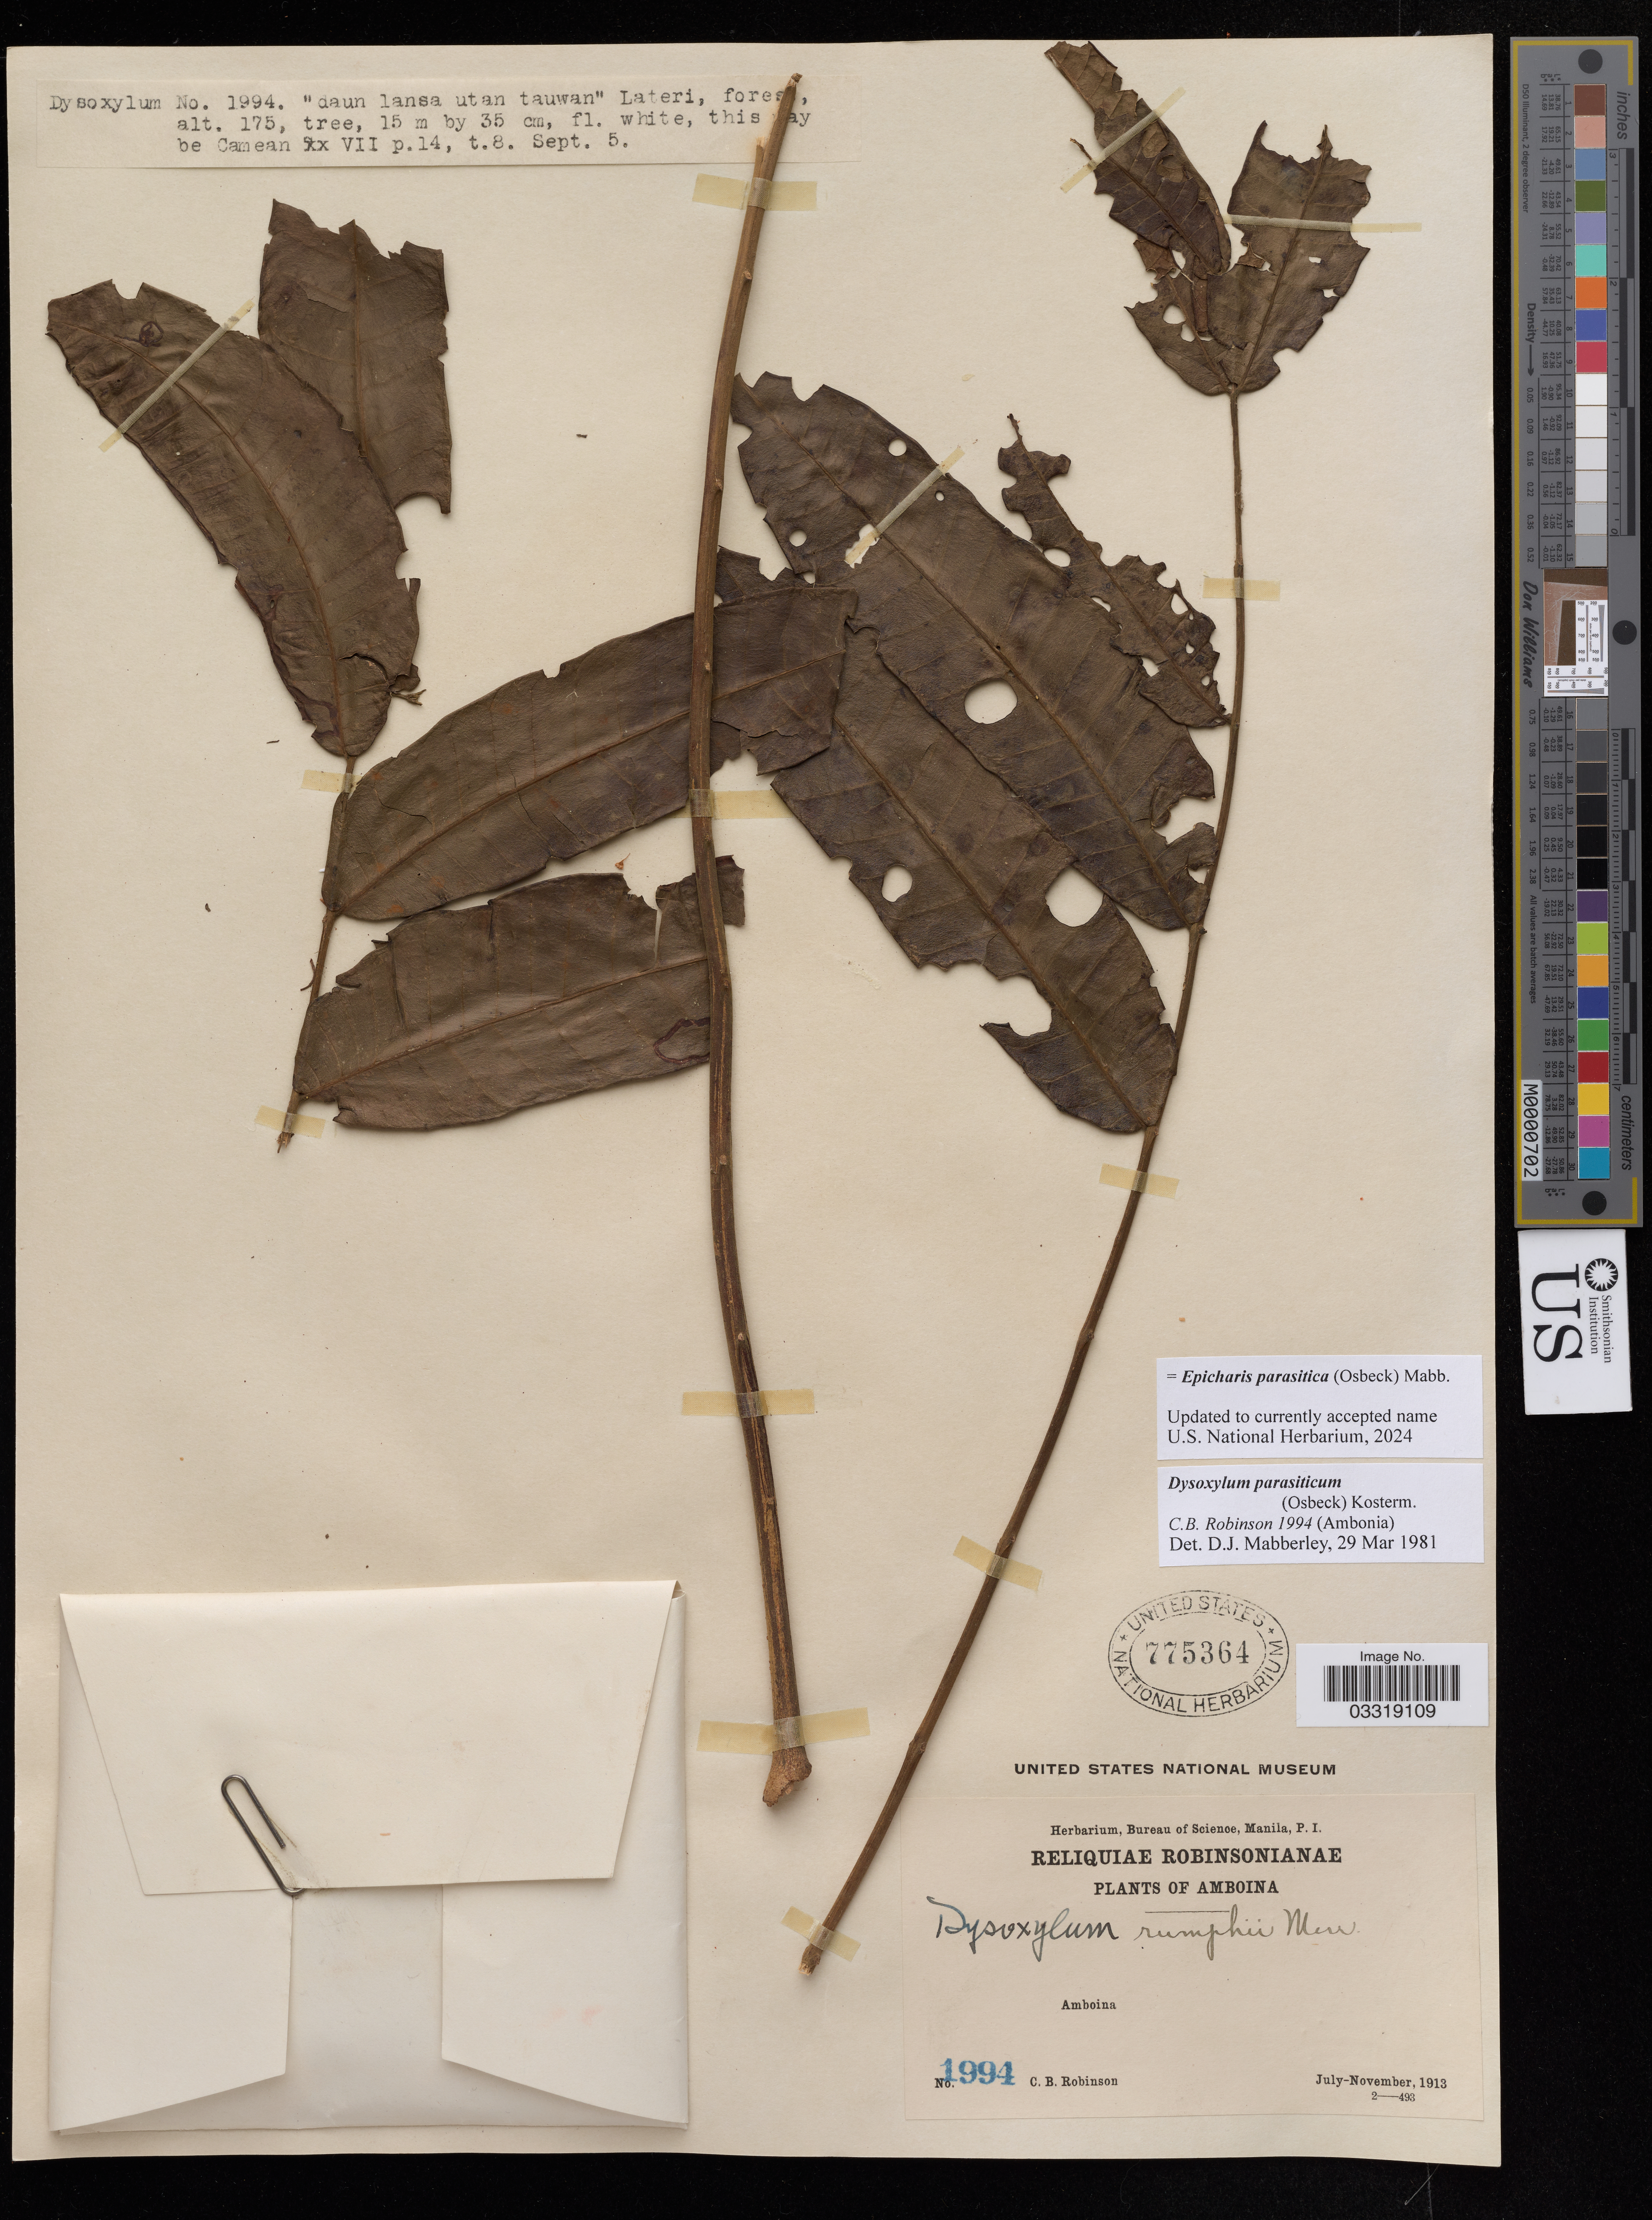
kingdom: Plantae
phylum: Tracheophyta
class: Magnoliopsida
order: Sapindales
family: Meliaceae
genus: Epicharis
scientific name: Epicharis parasitica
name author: (Osbeck) Mabb.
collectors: B. L. Robinson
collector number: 1994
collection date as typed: Jul 1913 to -- Nov 1913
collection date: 1913-07/1913-11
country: Indonesia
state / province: Maluku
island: Amboina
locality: Amboina [Moluccas]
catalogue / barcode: US 775365